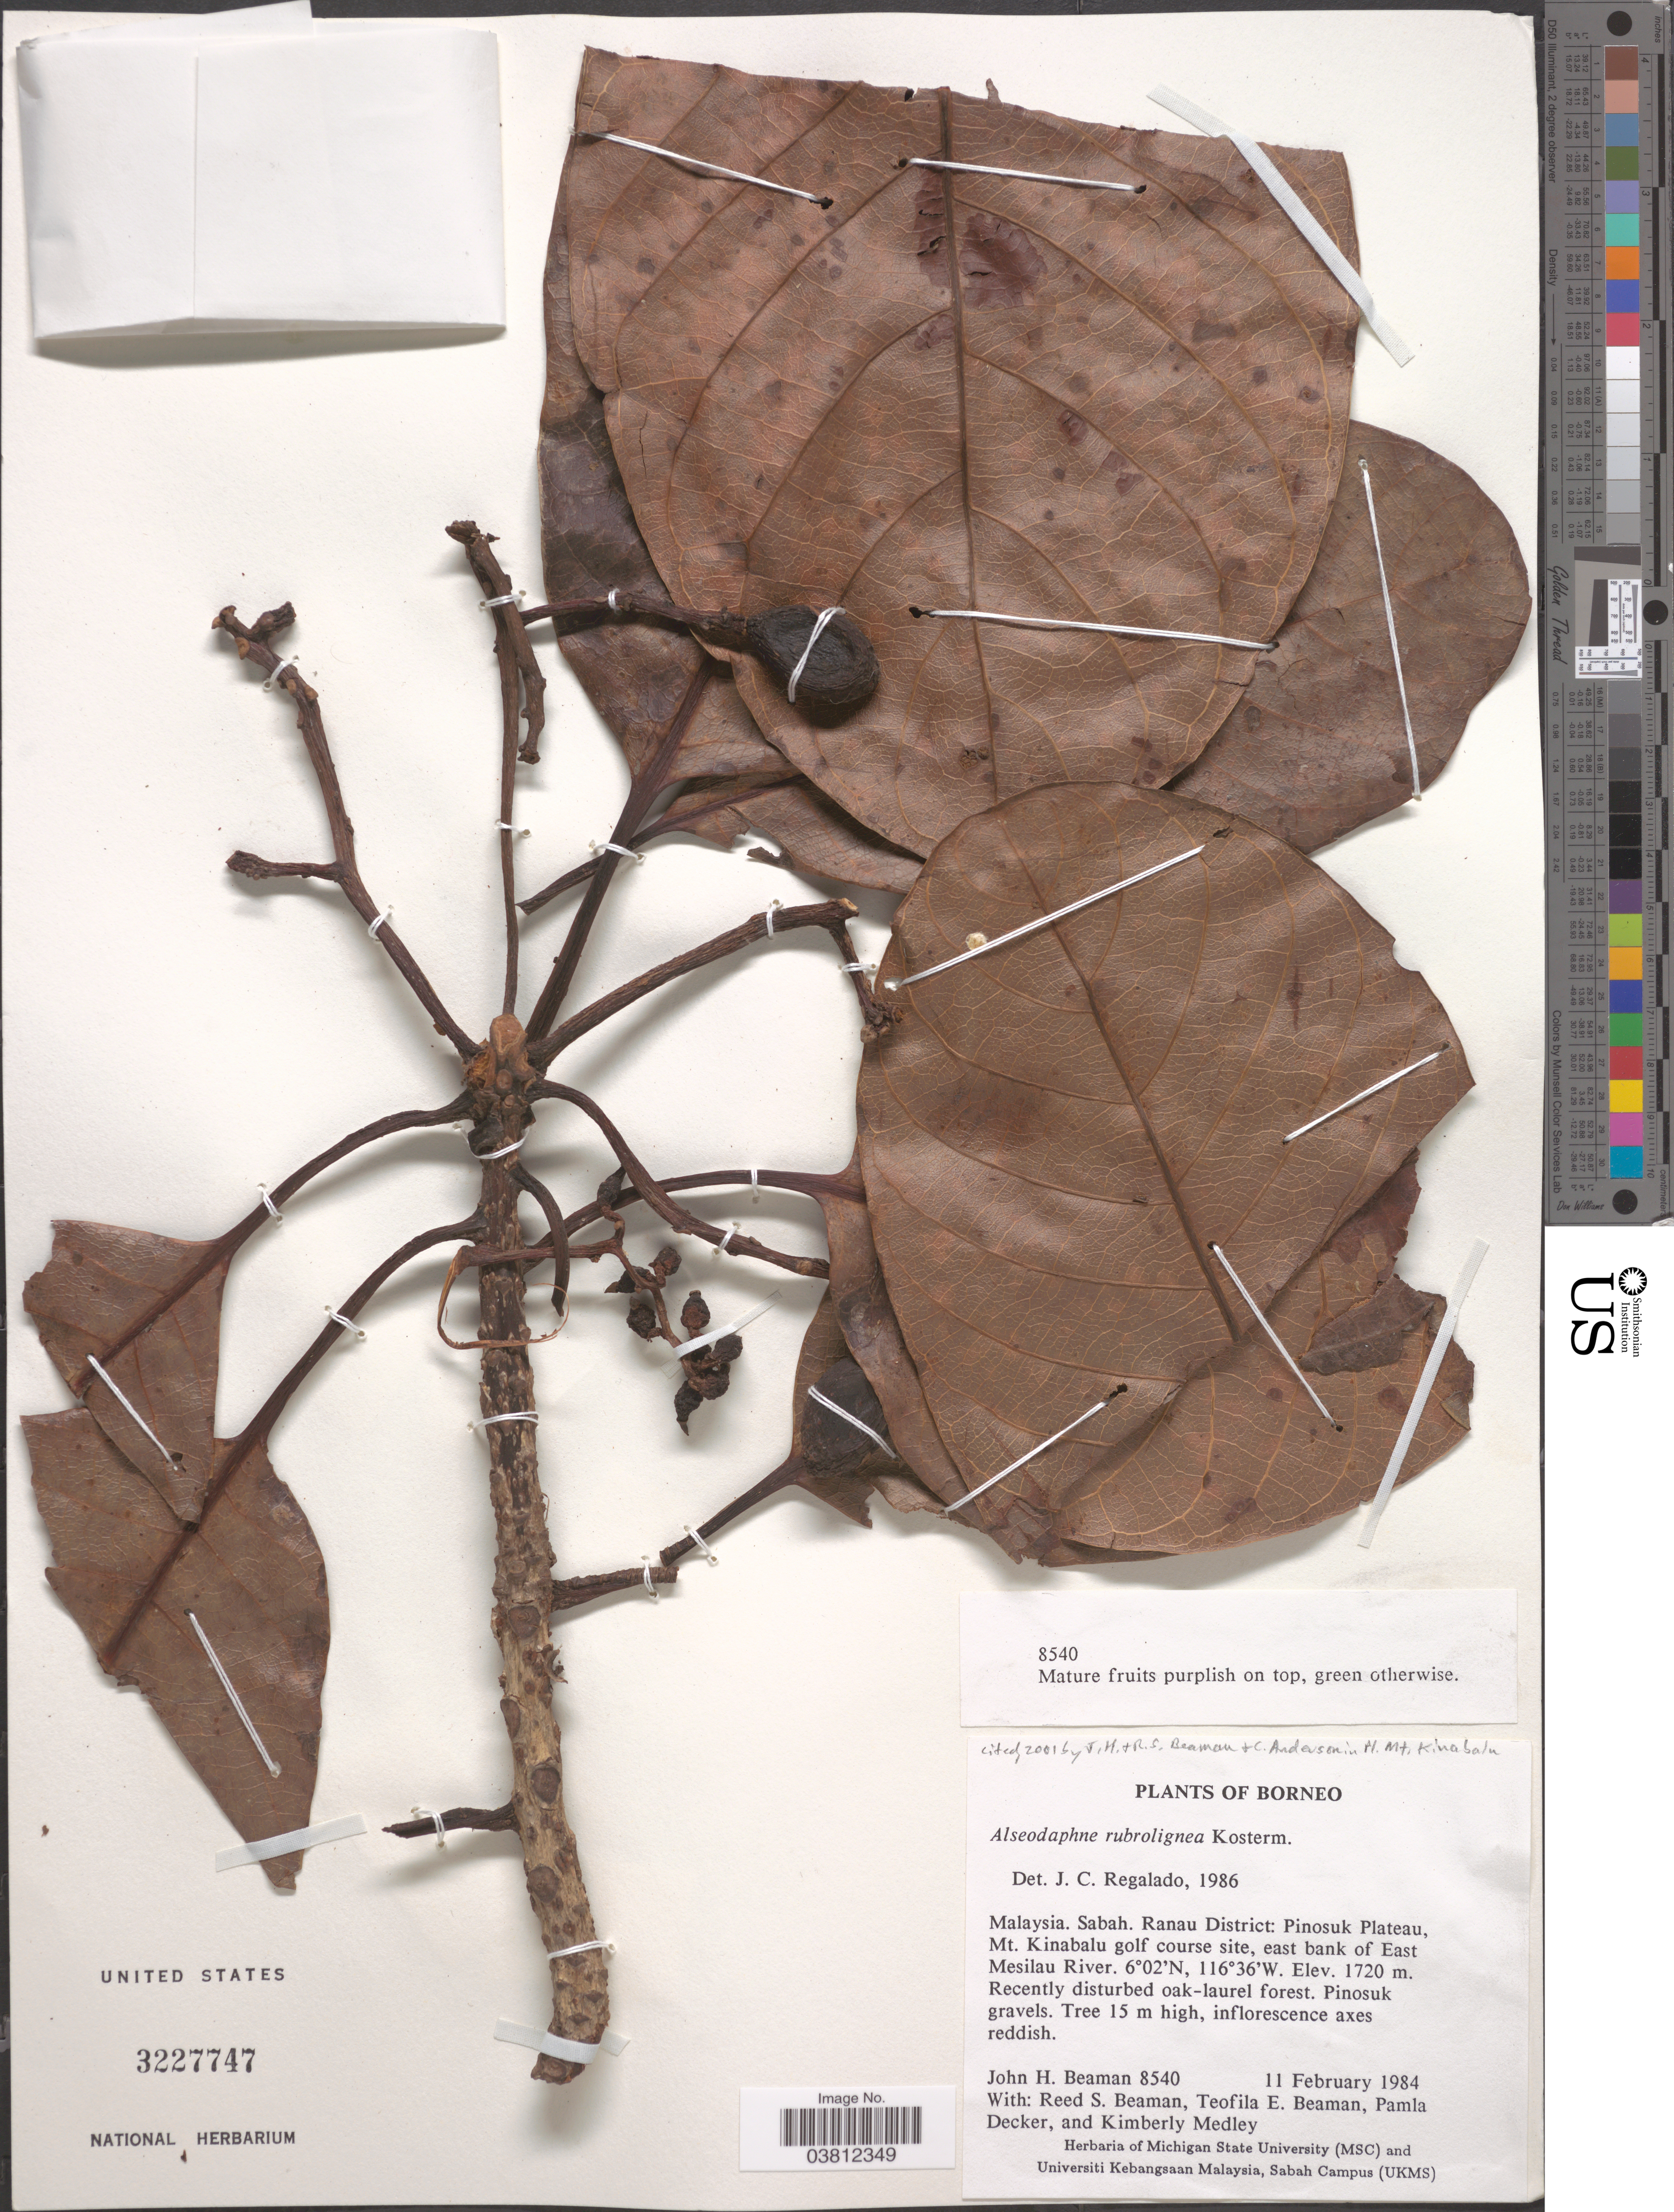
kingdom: Plantae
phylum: Tracheophyta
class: Magnoliopsida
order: Laurales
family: Lauraceae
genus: Alseodaphne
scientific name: Alseodaphne rubrolignea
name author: Kosterm.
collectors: J. H. Beaman, R. S. Beaman, T. E. Beaman, P. Decker & K. Medley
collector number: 8540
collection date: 1984-02-11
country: Malaysia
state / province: Sabah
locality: Borneo. Ranau District: Pinosuk Plateau, Mt. Kinabalu golf course site, east bank of East Mesilau River.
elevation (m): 1720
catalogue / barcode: US 3227747